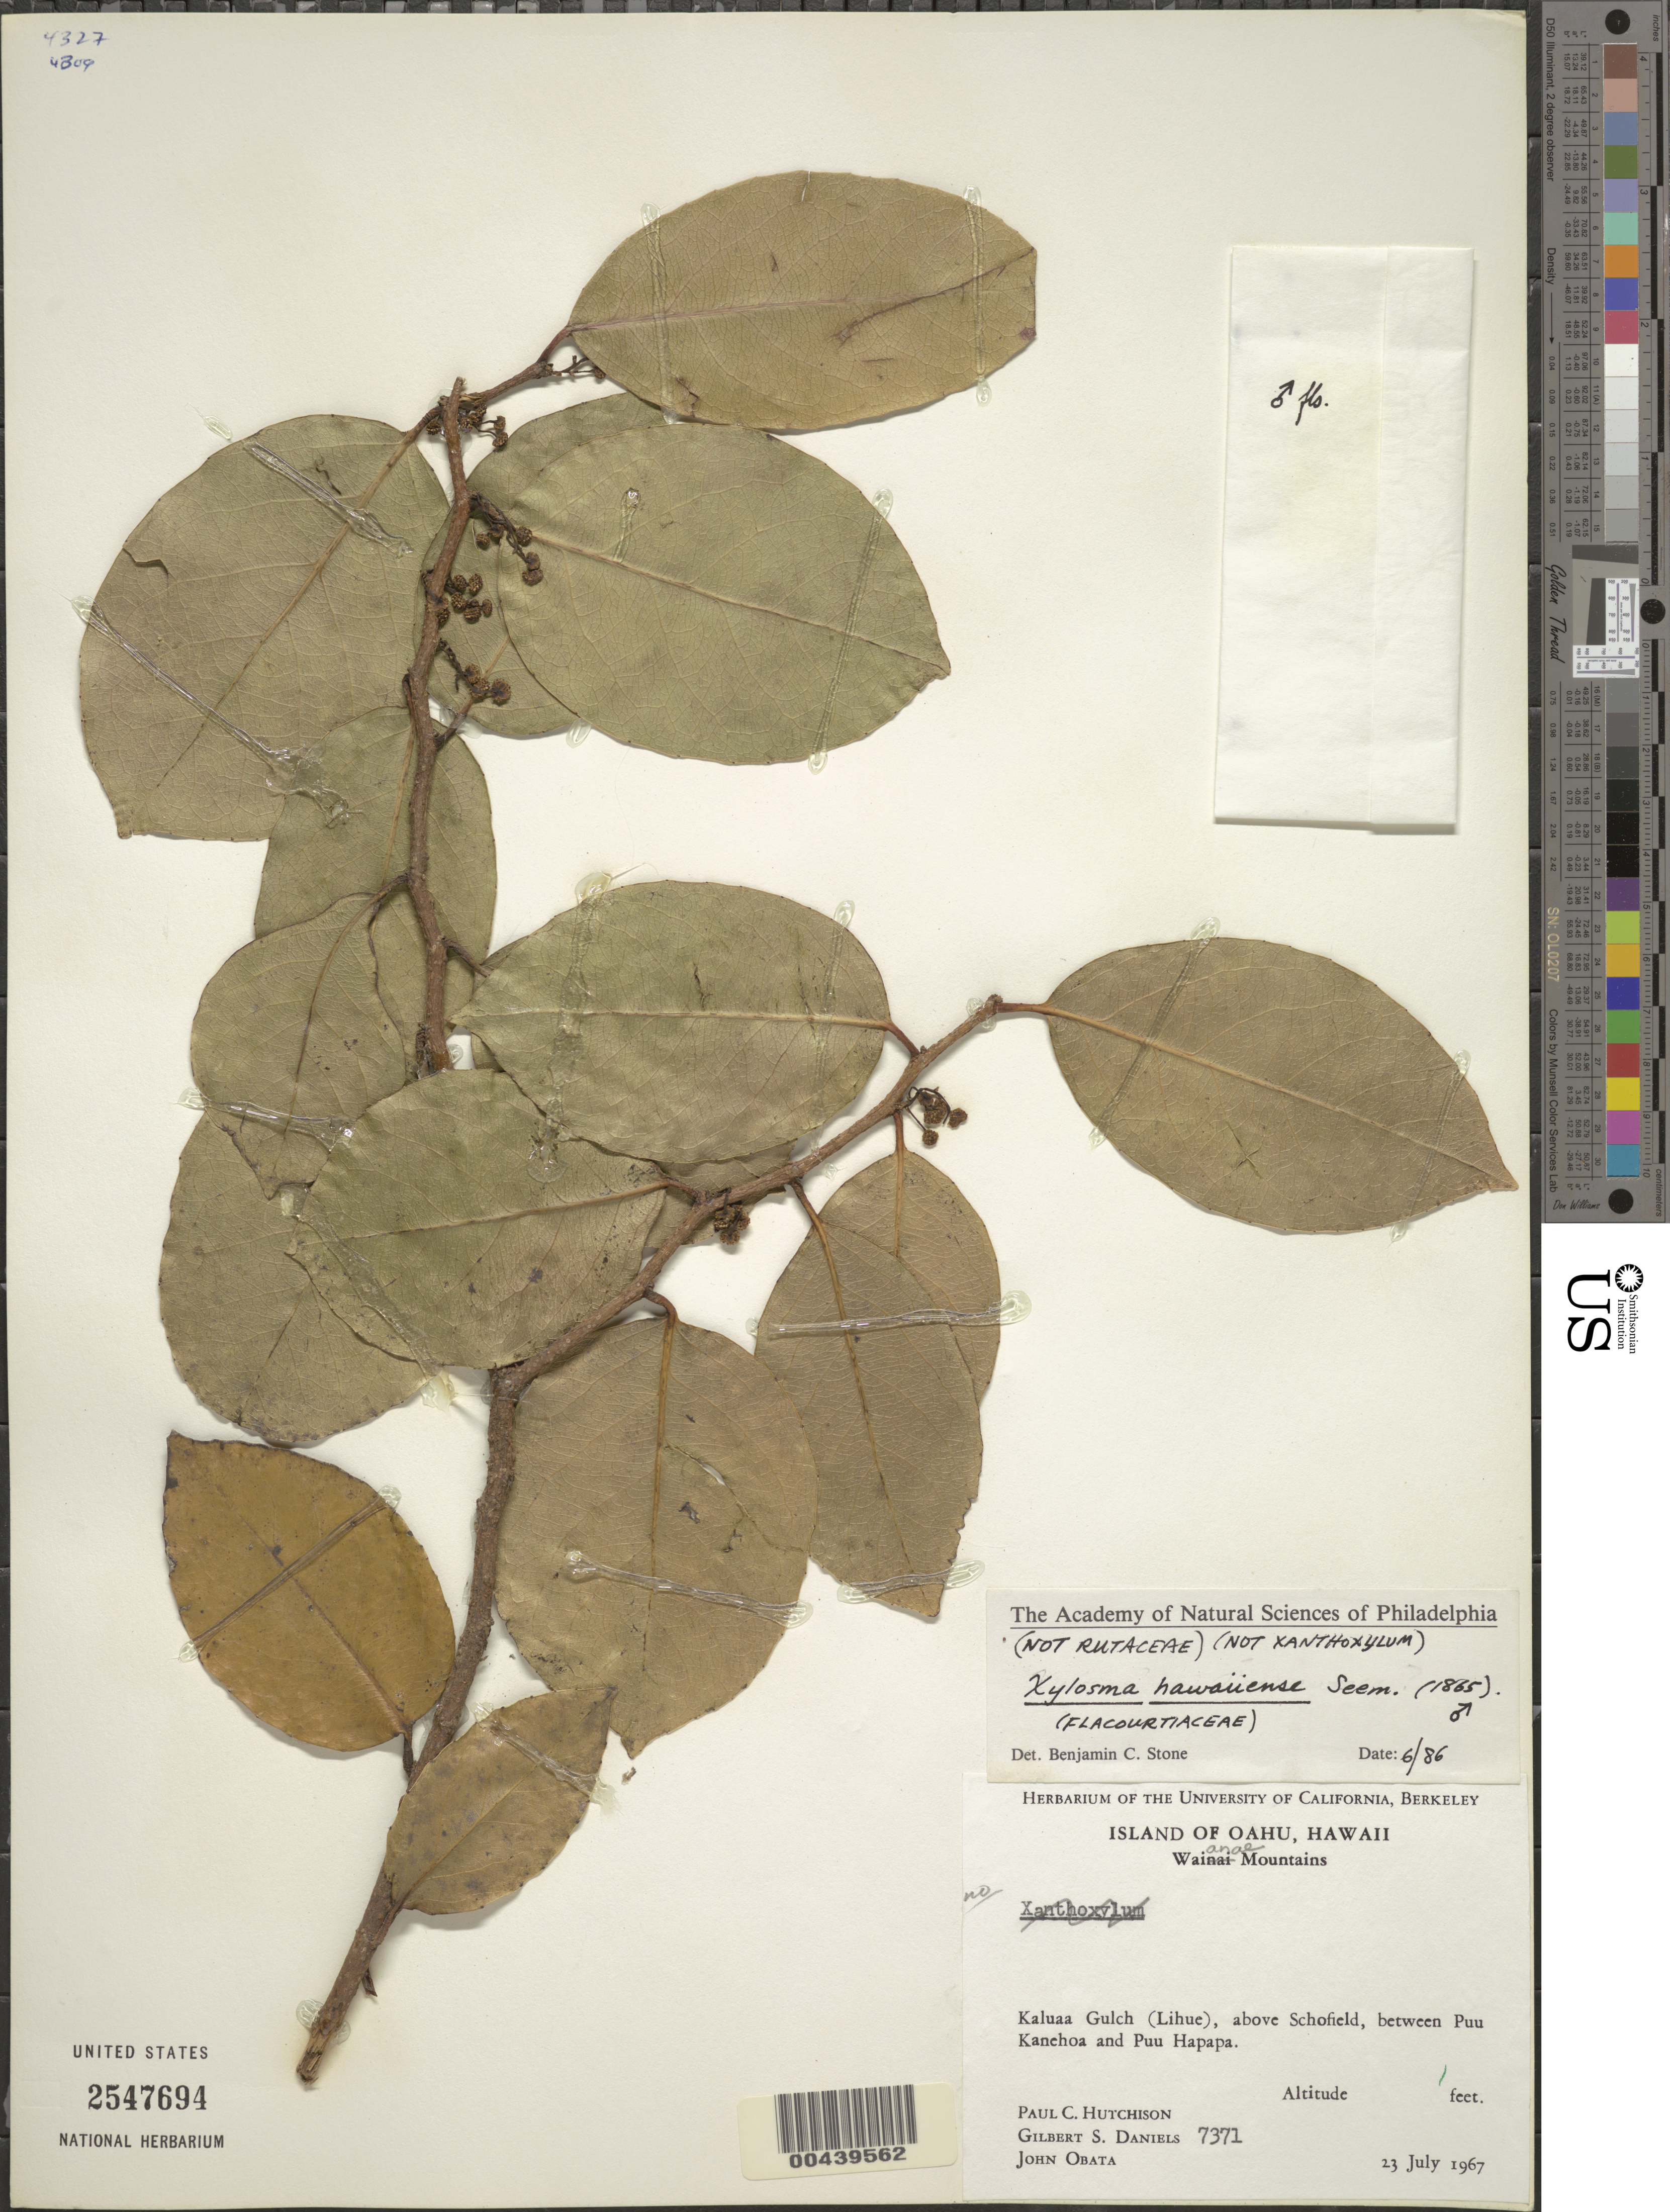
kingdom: Plantae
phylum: Tracheophyta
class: Magnoliopsida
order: Malpighiales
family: Salicaceae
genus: Xylosma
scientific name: Xylosma hawaiensis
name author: Seem.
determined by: Stone, Benjamin C.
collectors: P. C. Hutchison, G. S. Daniels & J. Obata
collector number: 7371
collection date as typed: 23 Jul 1967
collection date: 1967-07-23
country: United States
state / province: Hawaii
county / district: Honolulu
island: Oahu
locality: Kaluaa Gulch (Lihue), above Schofield, between Puu Kanehoa and Puu Hapapa, Waianae Mountains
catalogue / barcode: US 2547694